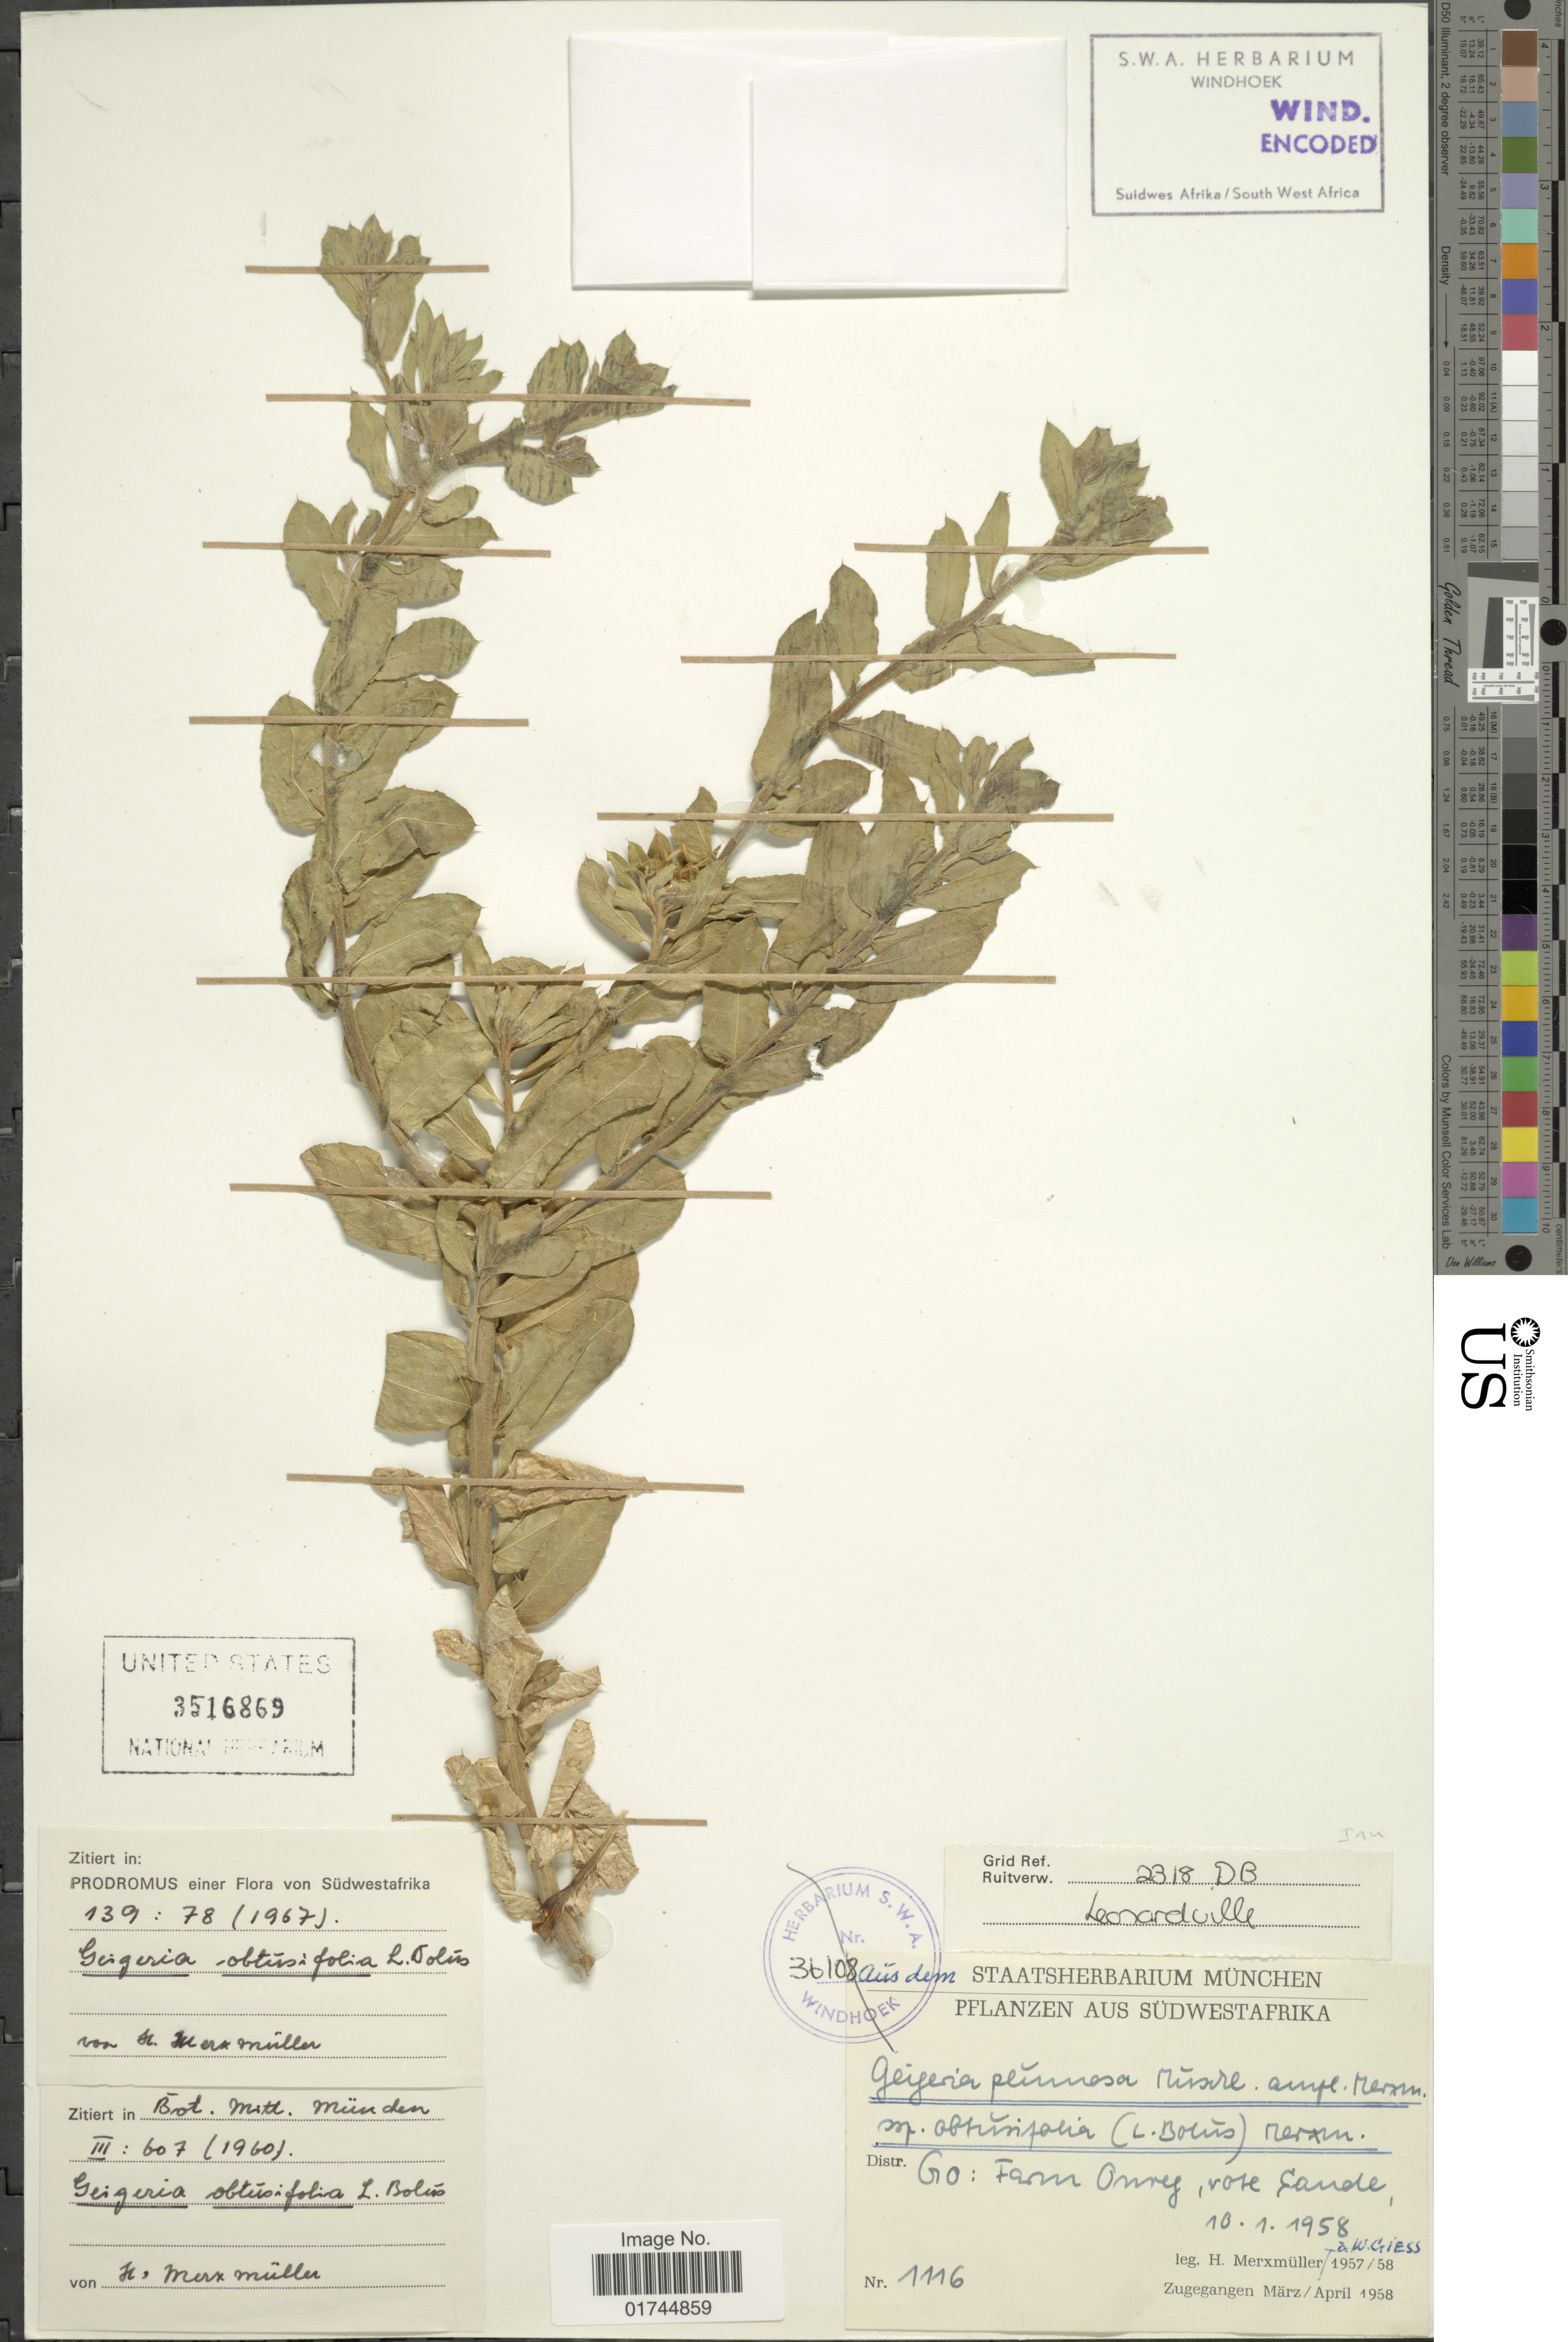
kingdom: Plantae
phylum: Tracheophyta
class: Magnoliopsida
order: Asterales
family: Asteraceae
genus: Geigeria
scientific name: Geigeria obtusifolia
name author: L. Bolus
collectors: H. Merxmüller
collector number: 1116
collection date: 1958-01-10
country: Namibia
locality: Go: Farm Onreg, rote Sande.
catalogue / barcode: US 3516869